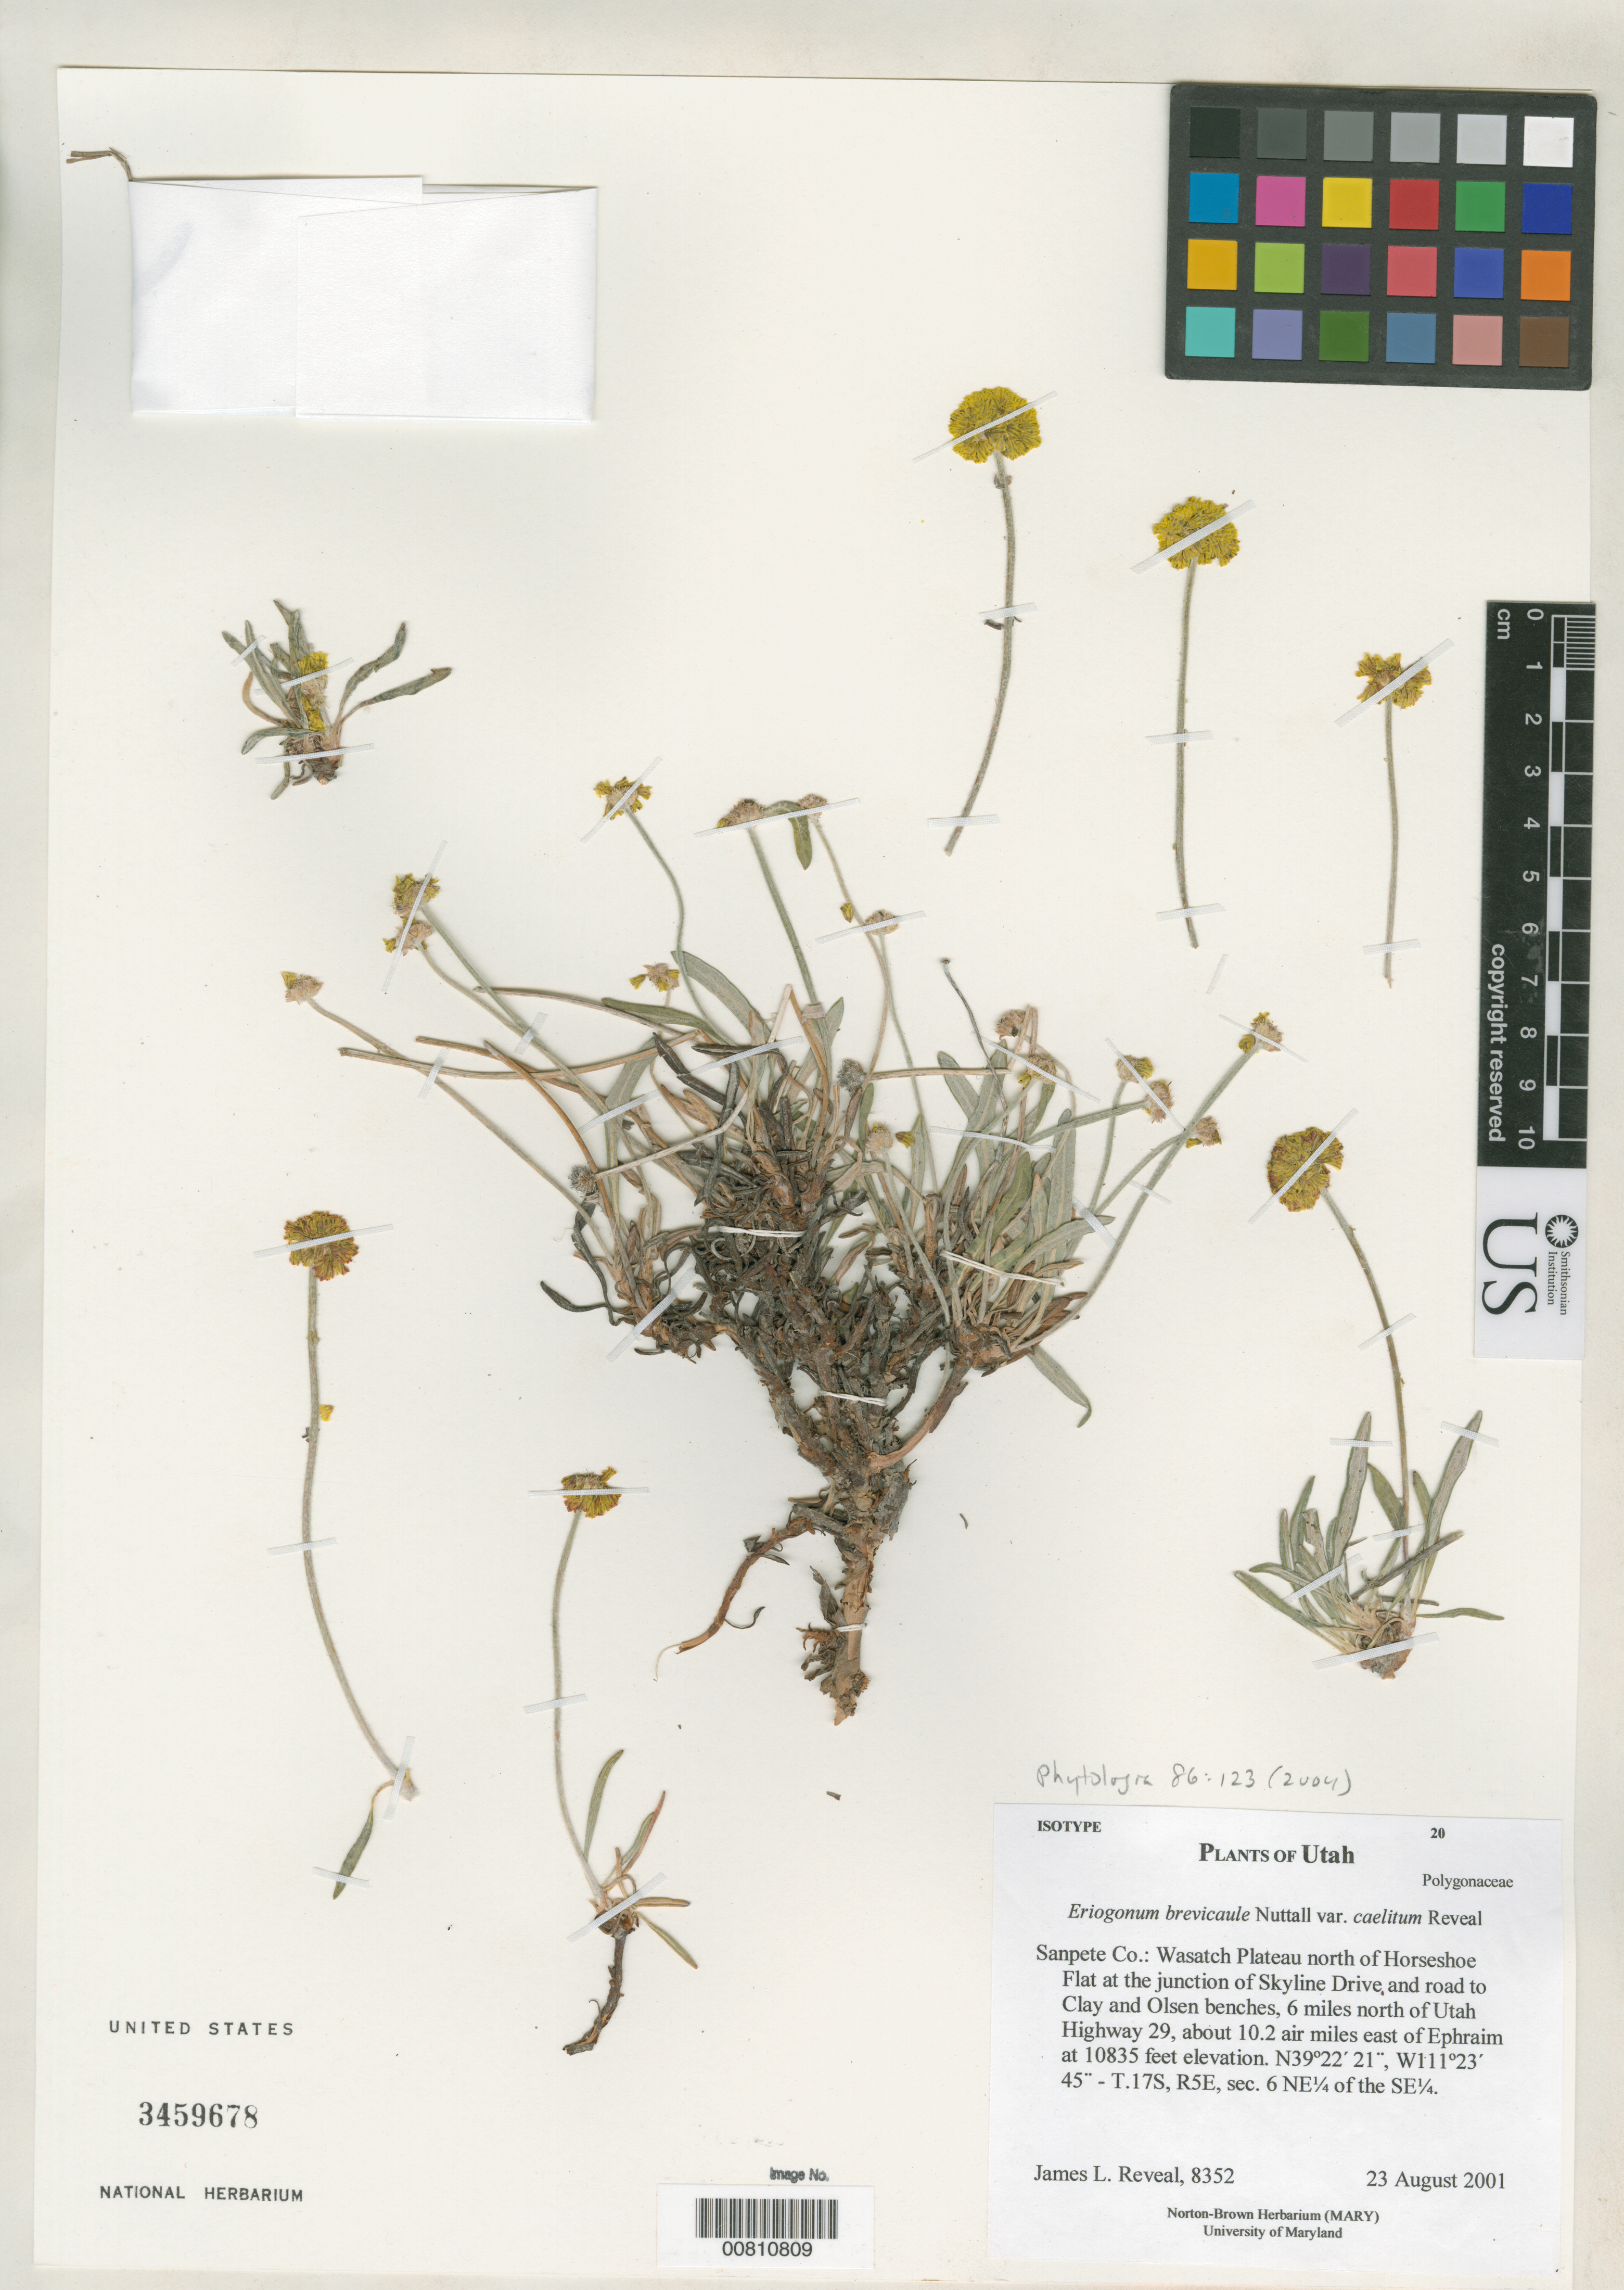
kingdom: Plantae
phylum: Tracheophyta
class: Magnoliopsida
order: Caryophyllales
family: Polygonaceae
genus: Eriogonum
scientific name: Eriogonum brevicaule var. caelitum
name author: Reveal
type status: Isotype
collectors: J. L. Reveal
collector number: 8352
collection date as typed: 23 Aug 2001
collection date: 2001-08-23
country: United States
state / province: Utah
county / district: Sanpete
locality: Sanpete Co.: Wasatch Plateau north of Horseshoe Flat at the junction of Skyline Drive and road toClay and Olsen benches, 6 iles north of Utah Highway 29, about 10.2 air miles east of Ephraim.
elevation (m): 3303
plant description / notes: Holotype at NY.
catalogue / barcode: US 3459678